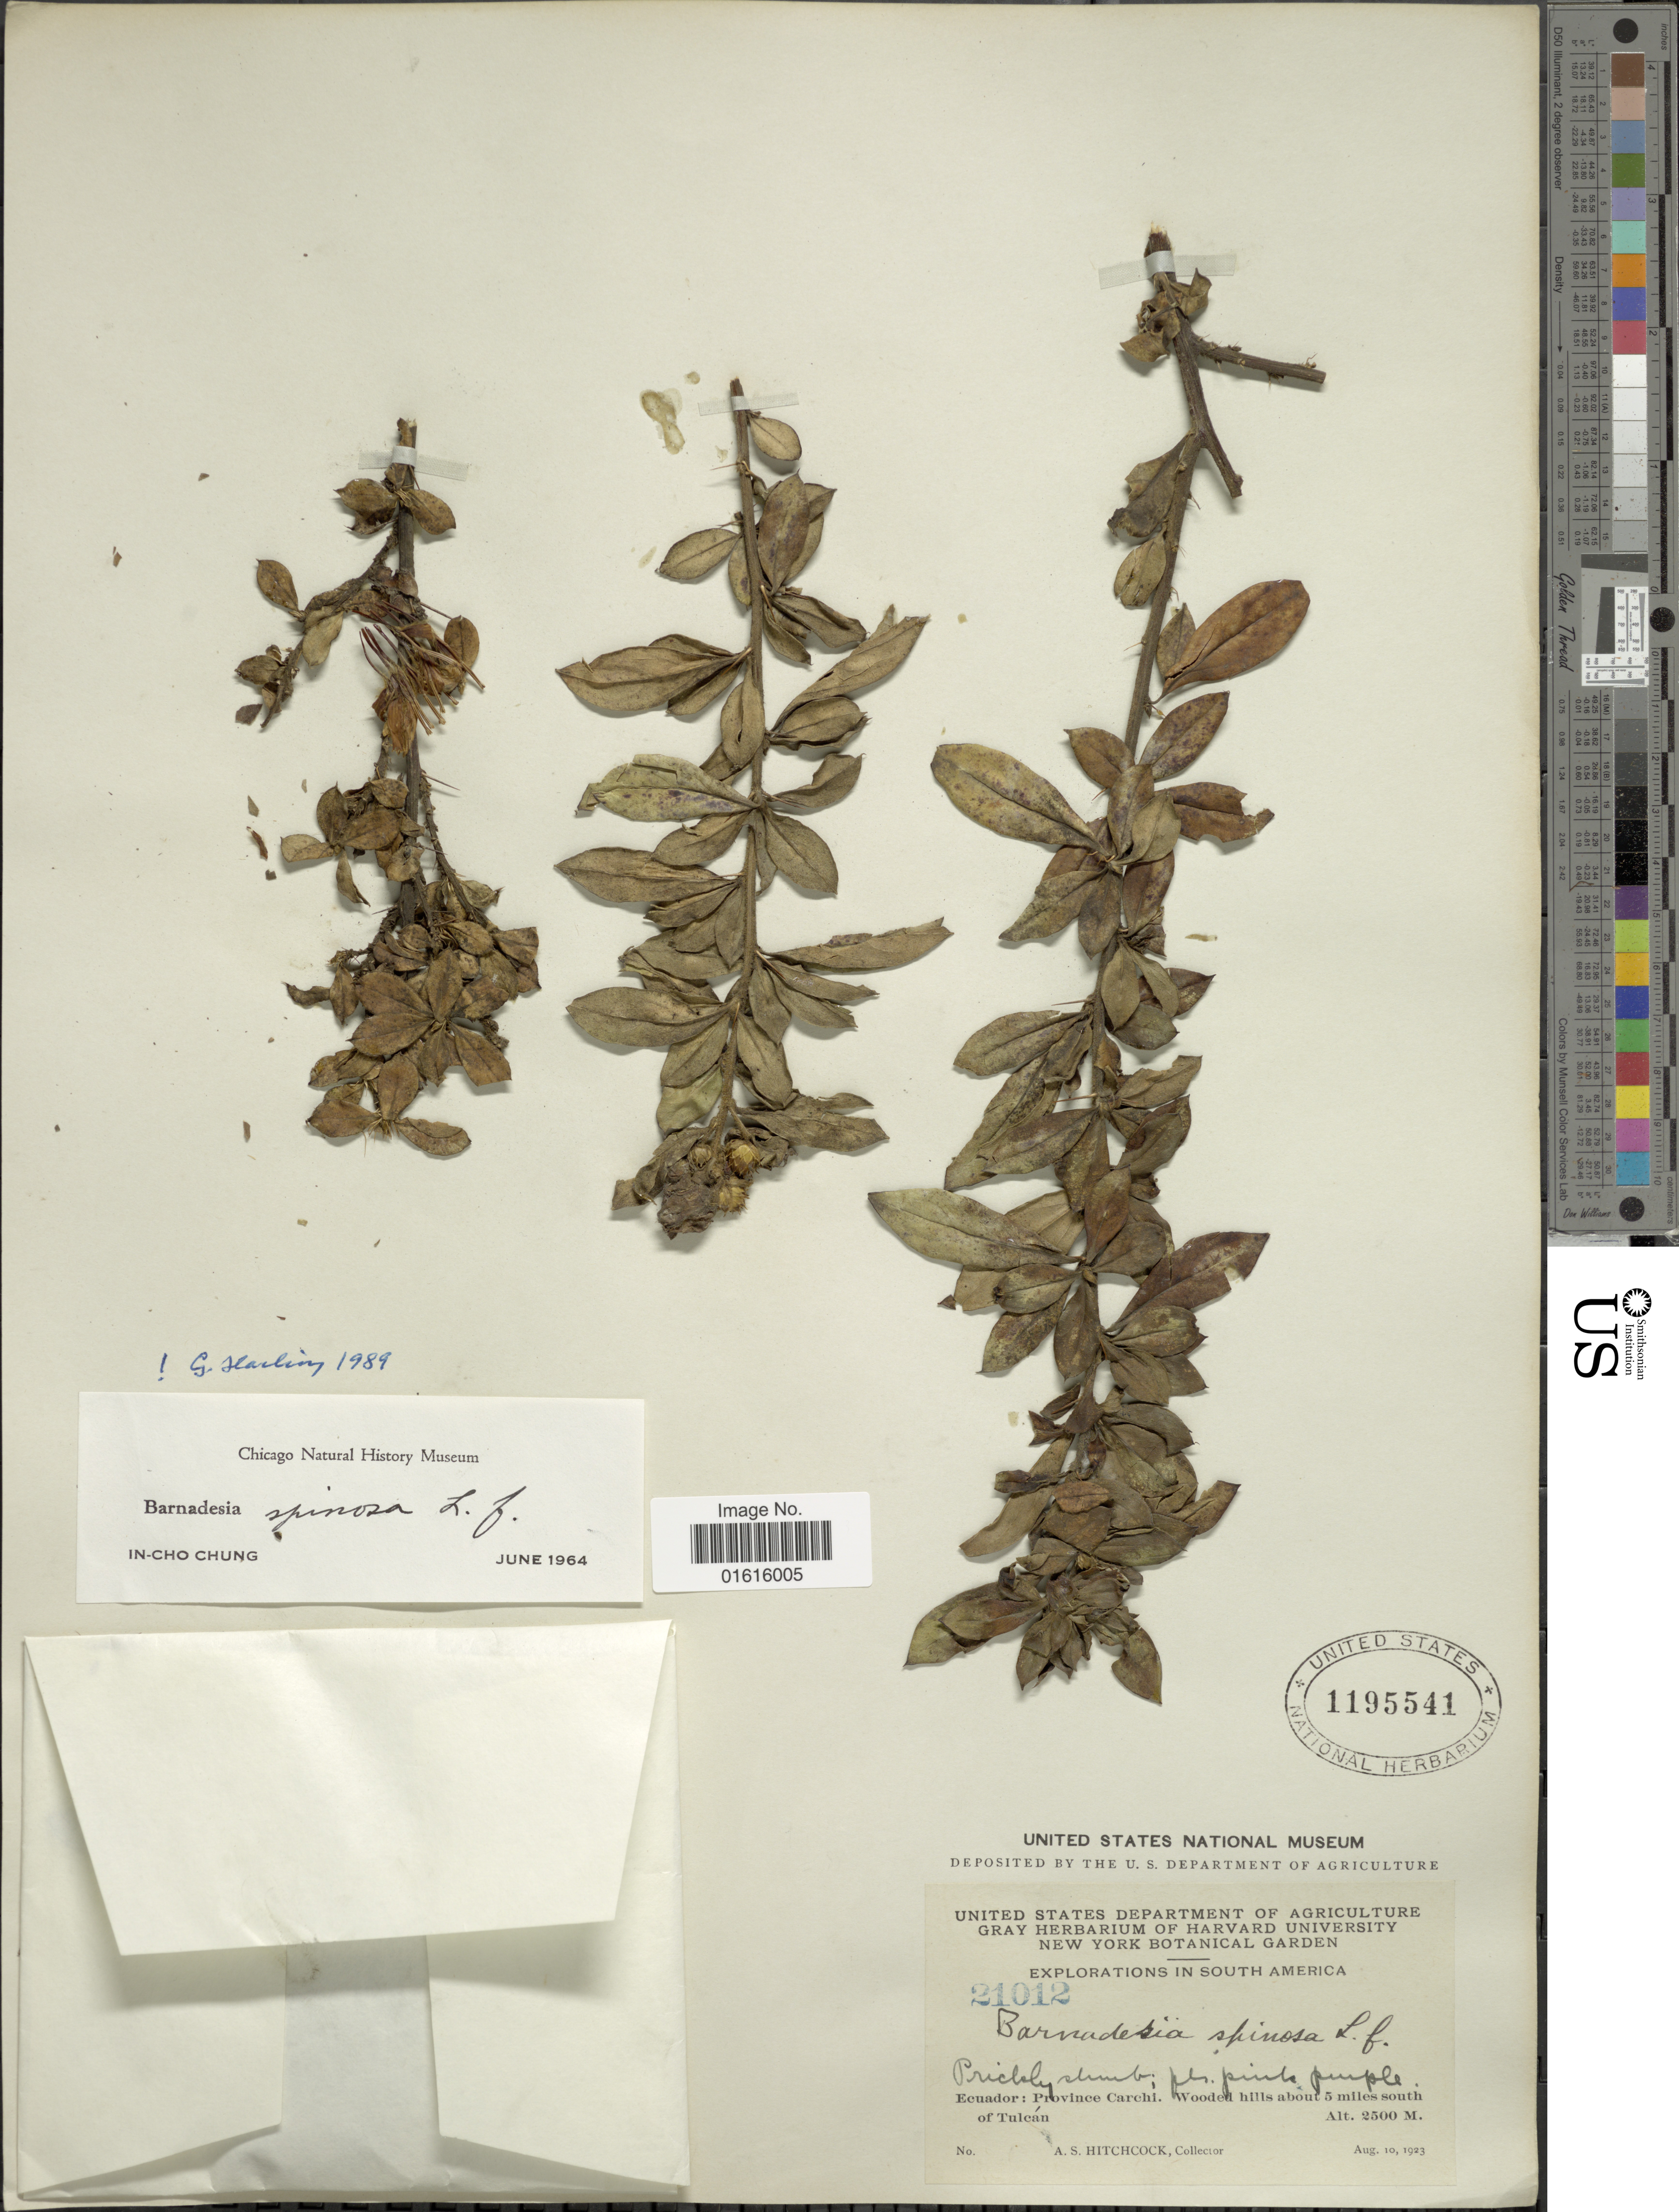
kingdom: Plantae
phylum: Tracheophyta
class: Magnoliopsida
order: Asterales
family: Asteraceae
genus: Barnadesia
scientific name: Barnadesia spinosa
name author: L. f.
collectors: A. S. Hitchcock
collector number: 21012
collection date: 1923-08-10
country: Ecuador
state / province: Carchi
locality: Wooded hills about 5 miles south of Tulcan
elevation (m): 2500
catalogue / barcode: US 1195541